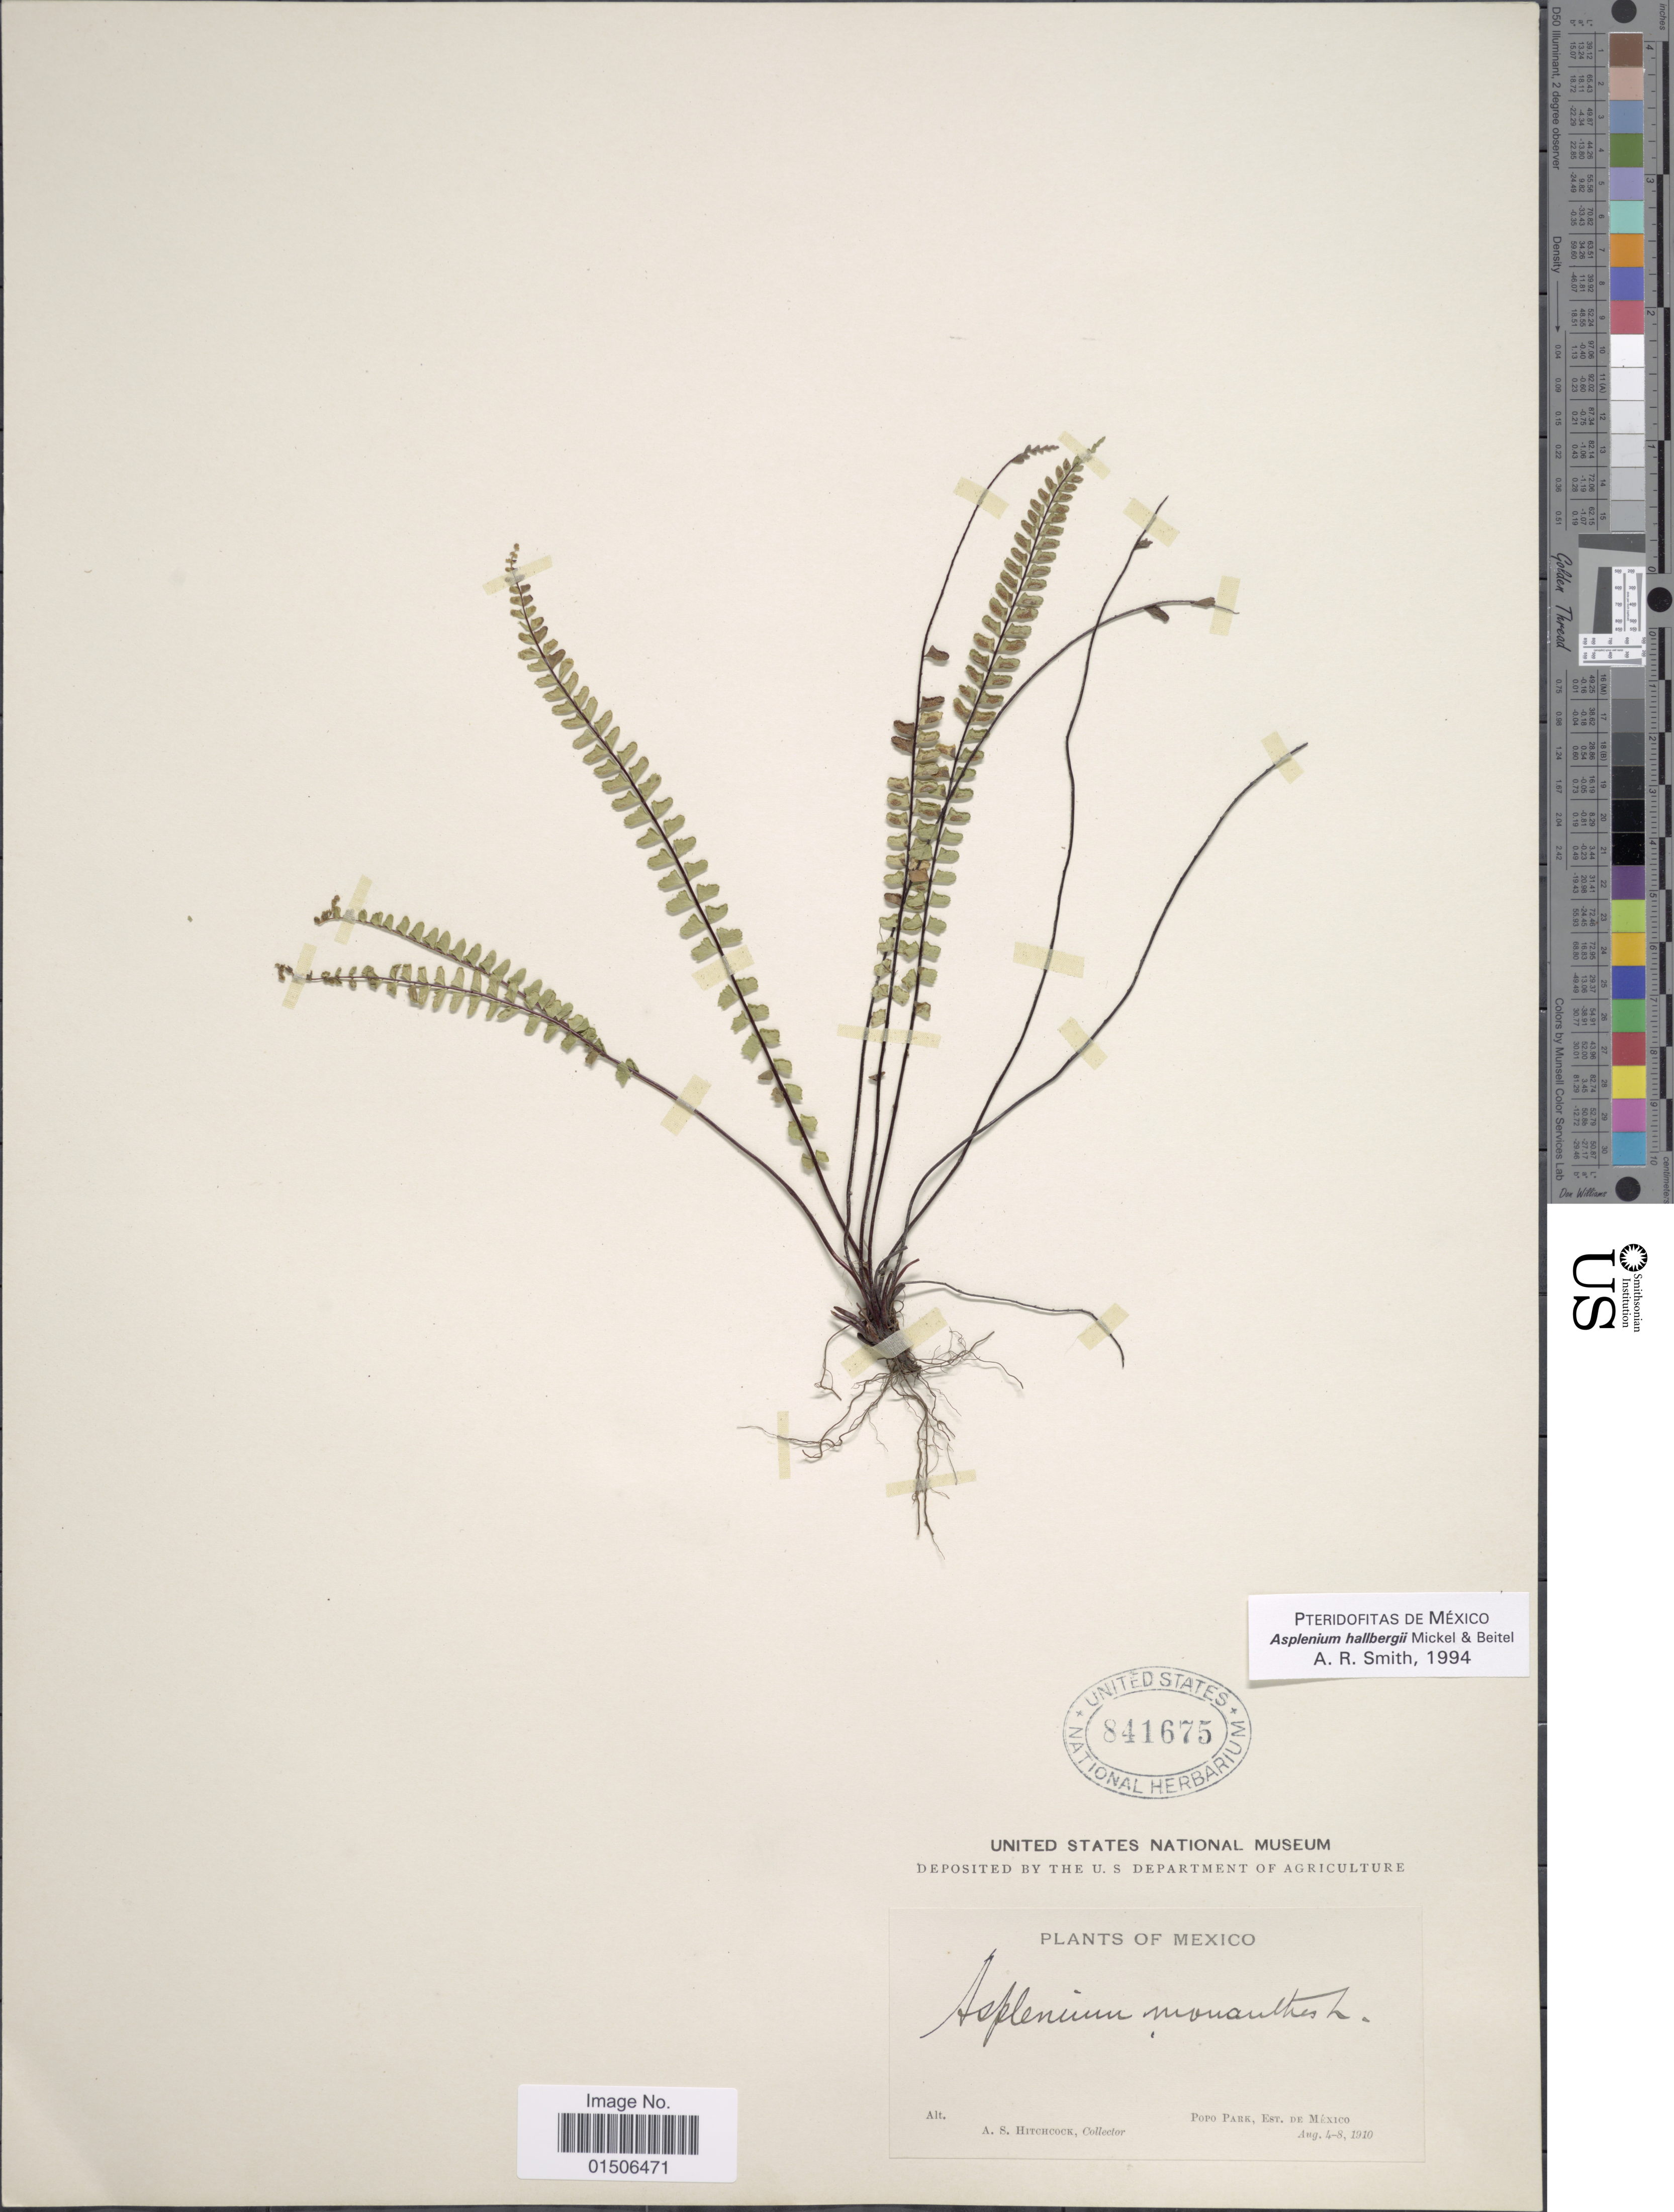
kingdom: Plantae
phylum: Tracheophyta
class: Polypodiopsida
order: Polypodiales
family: Aspleniaceae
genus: Asplenium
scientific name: Asplenium hallbergii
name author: Mickel & Beitel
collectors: A. S. Hitchcock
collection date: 1910-08-04/1910-10-08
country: Mexico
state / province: México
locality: Popo Park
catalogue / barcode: US 841675